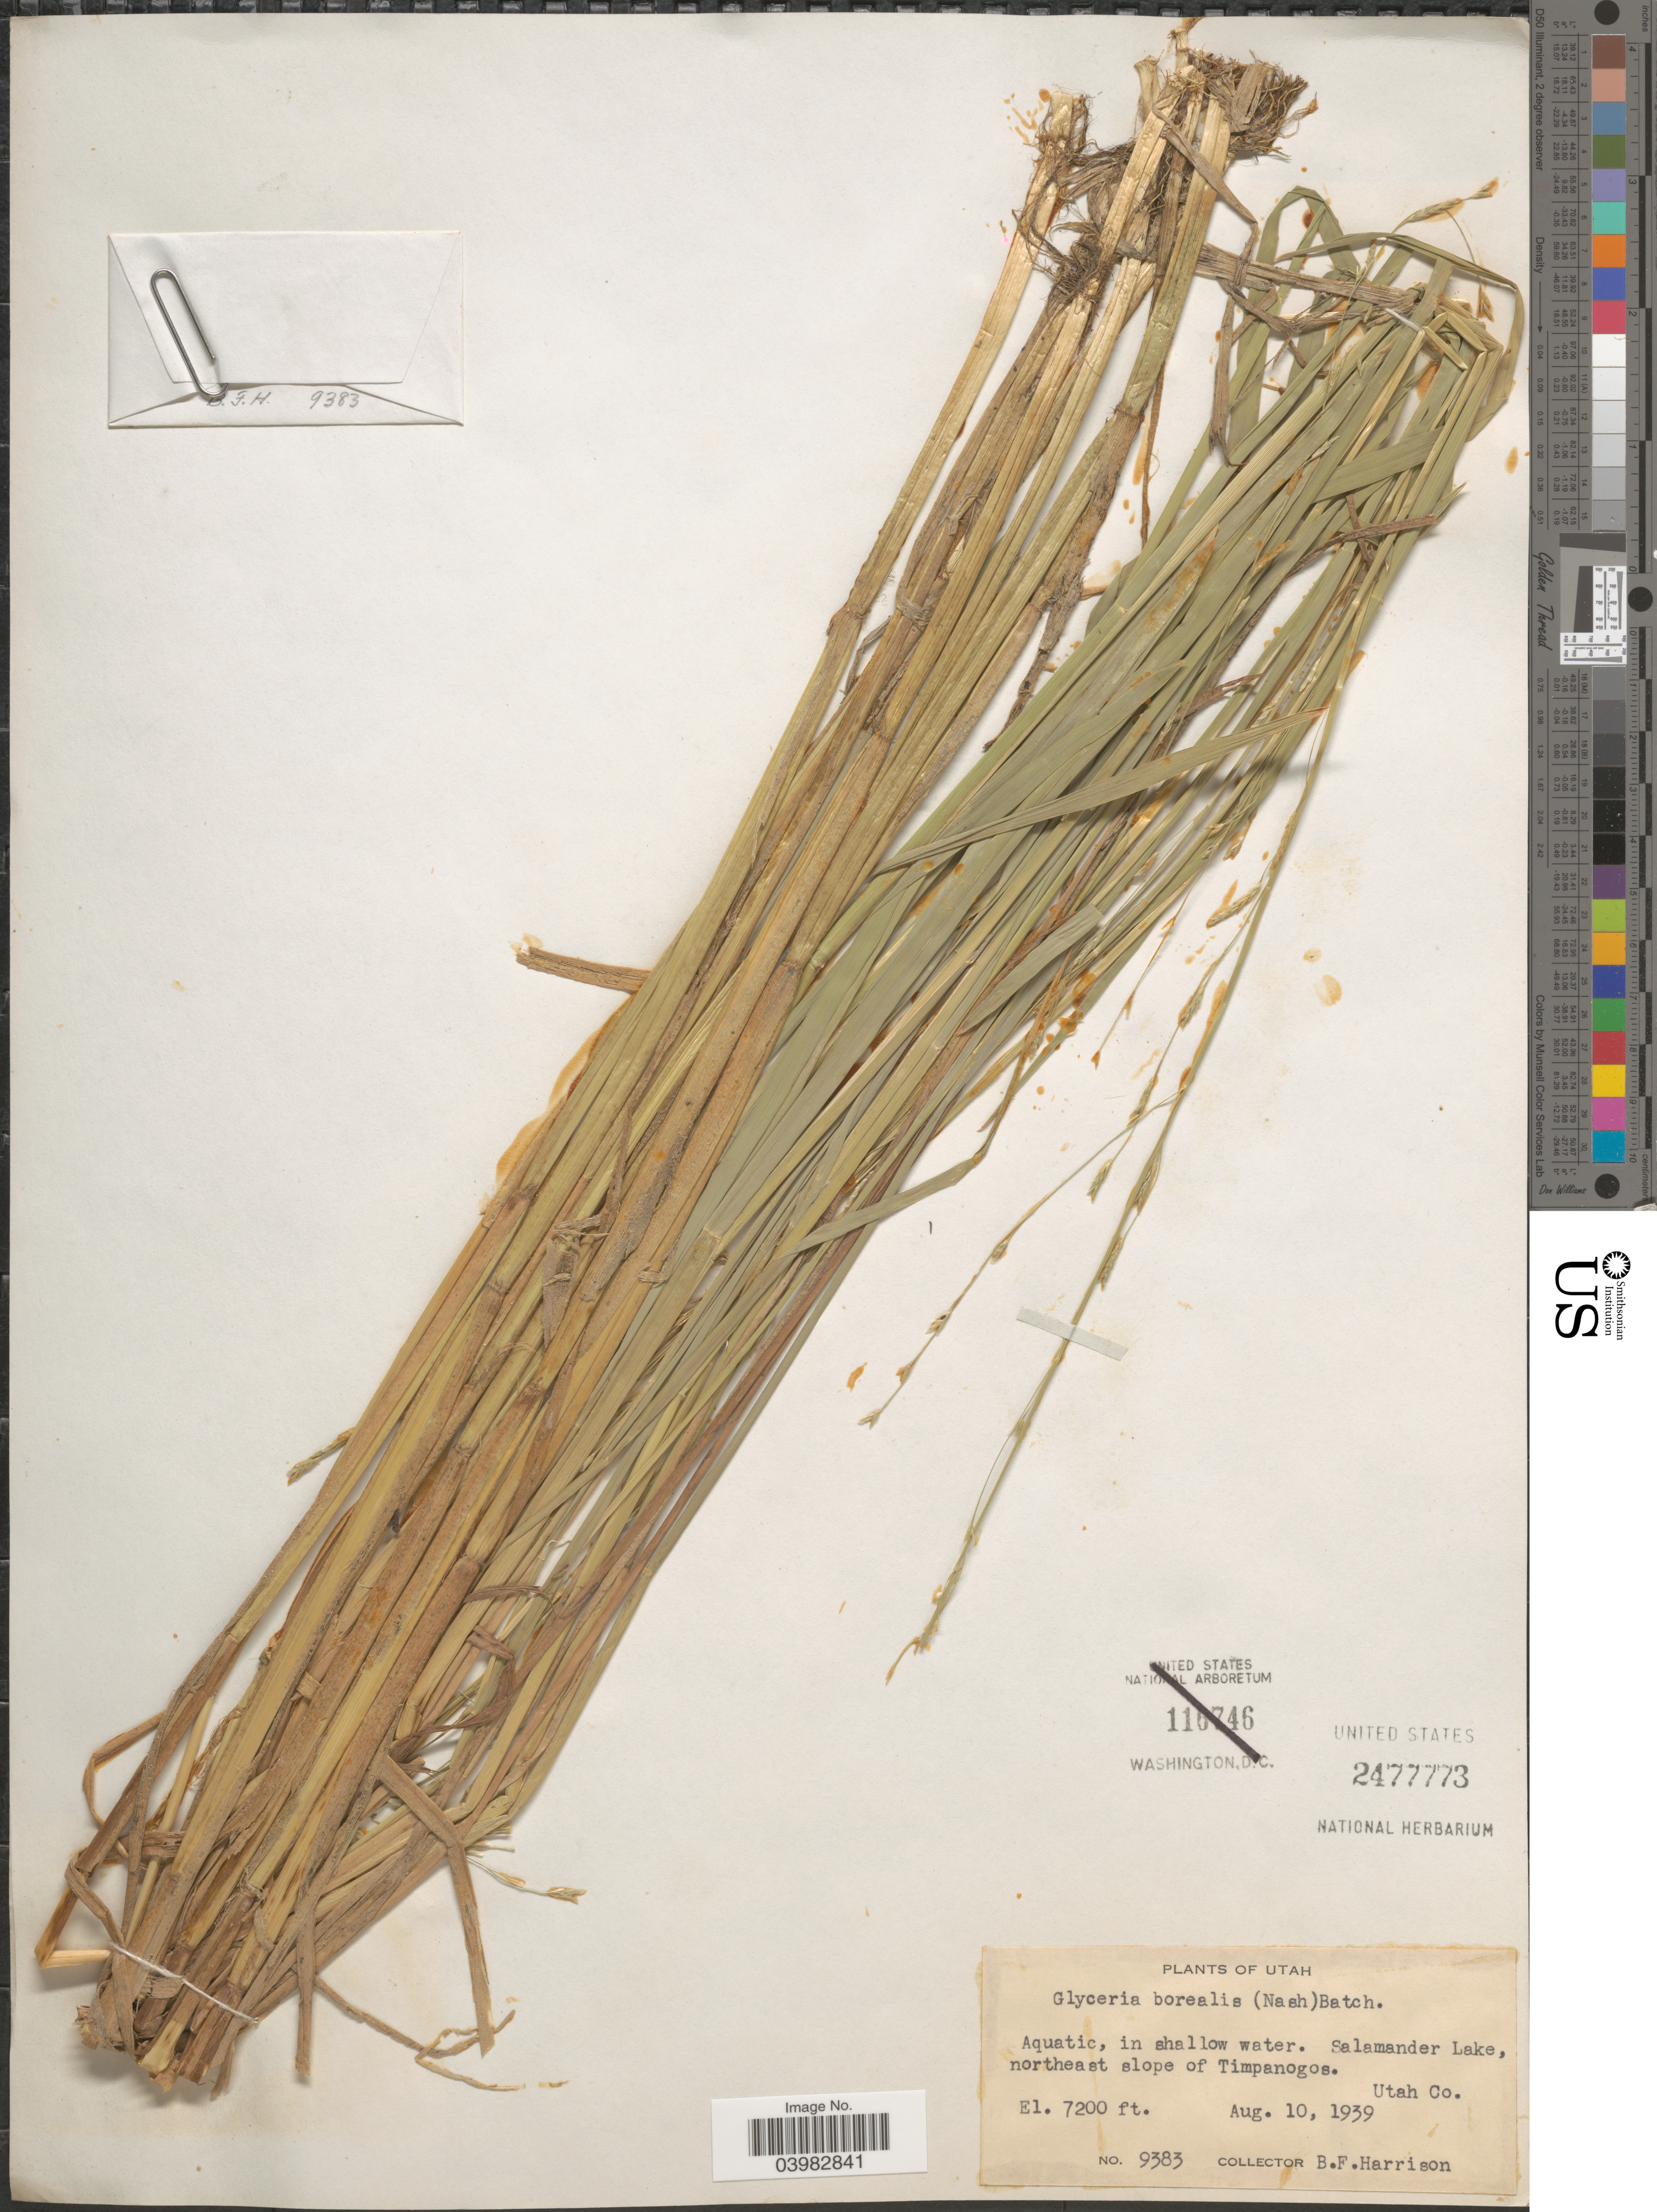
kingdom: Plantae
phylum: Tracheophyta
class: Liliopsida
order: Poales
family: Poaceae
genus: Glyceria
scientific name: Glyceria borealis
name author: (Nash) Batchelder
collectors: B. F. Harrison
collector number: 9383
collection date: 1939-08-10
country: United States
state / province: Utah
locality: Salamander Lake, northeast slope of Timpanogos. Utah Co.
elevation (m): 2195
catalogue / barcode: US 2477773